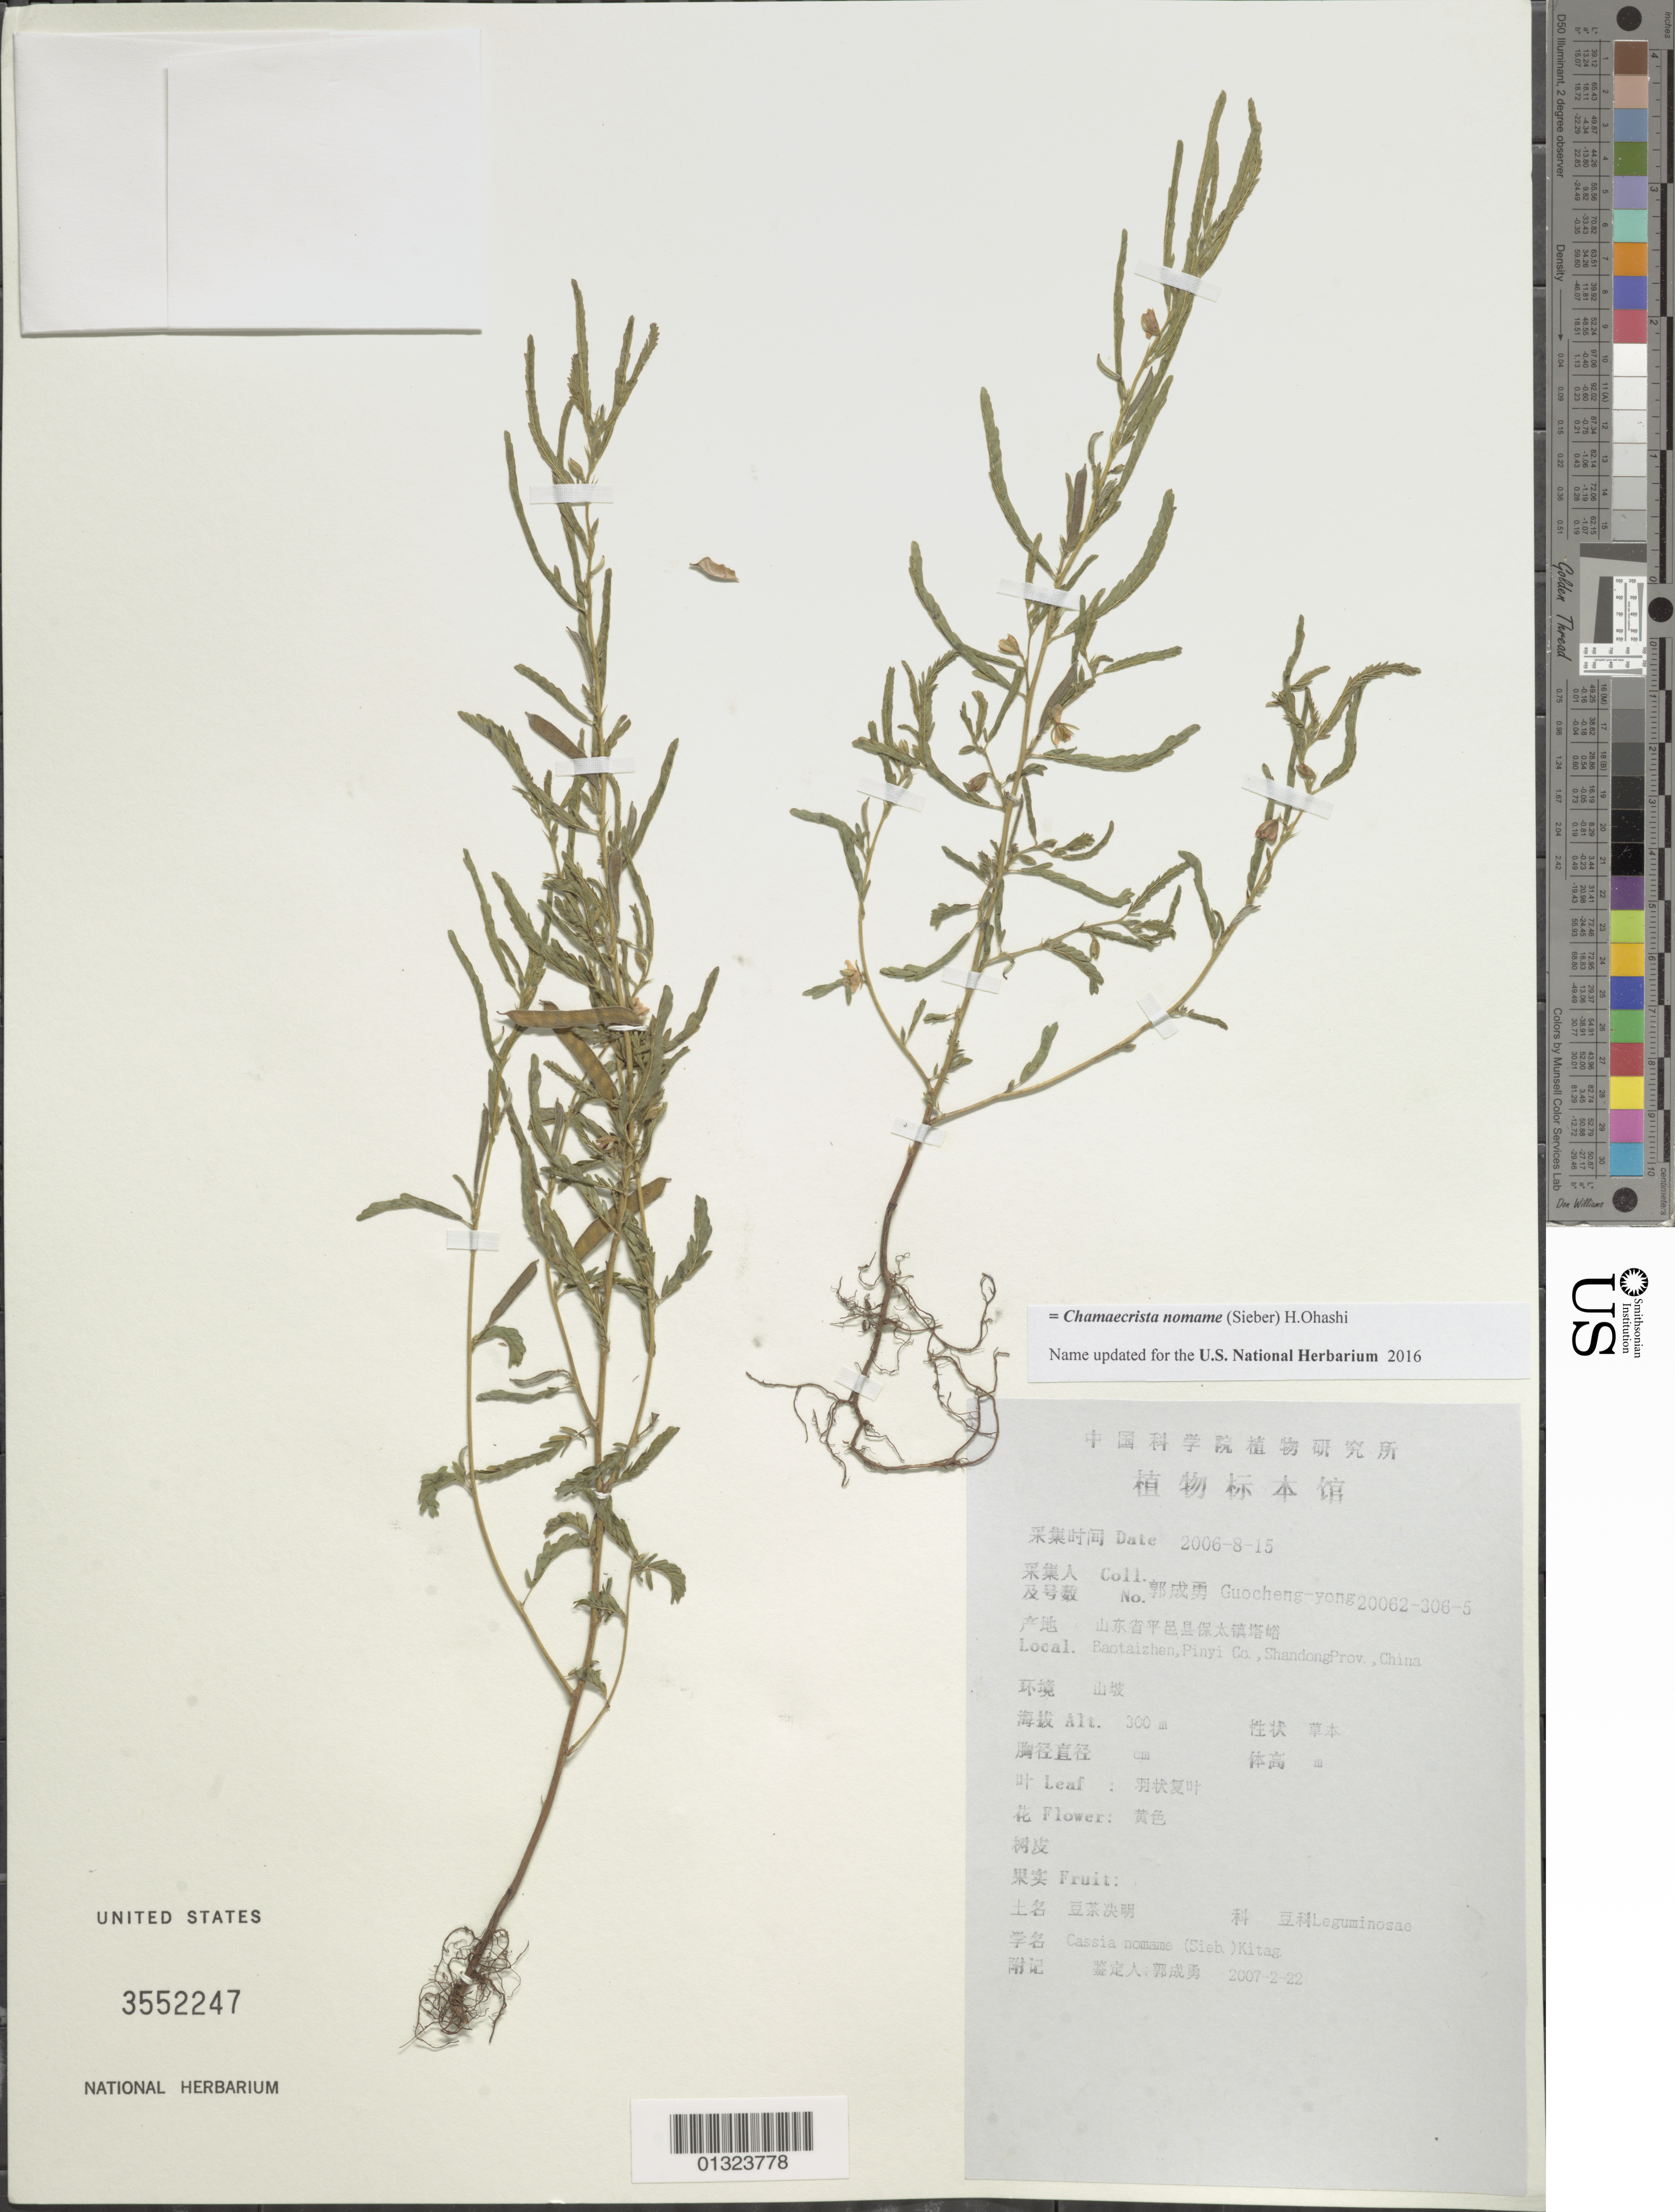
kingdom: Plantae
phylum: Tracheophyta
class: Magnoliopsida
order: Fabales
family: Fabaceae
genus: Chamaecrista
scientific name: Chamaecrista nomame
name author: (Sieber) H. Ohashi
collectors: Guo cheng-yong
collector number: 20062-306-5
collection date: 2006-08-15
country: China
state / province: Shandong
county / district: Pingyi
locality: Baotaizhen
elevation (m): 300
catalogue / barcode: US 3552247